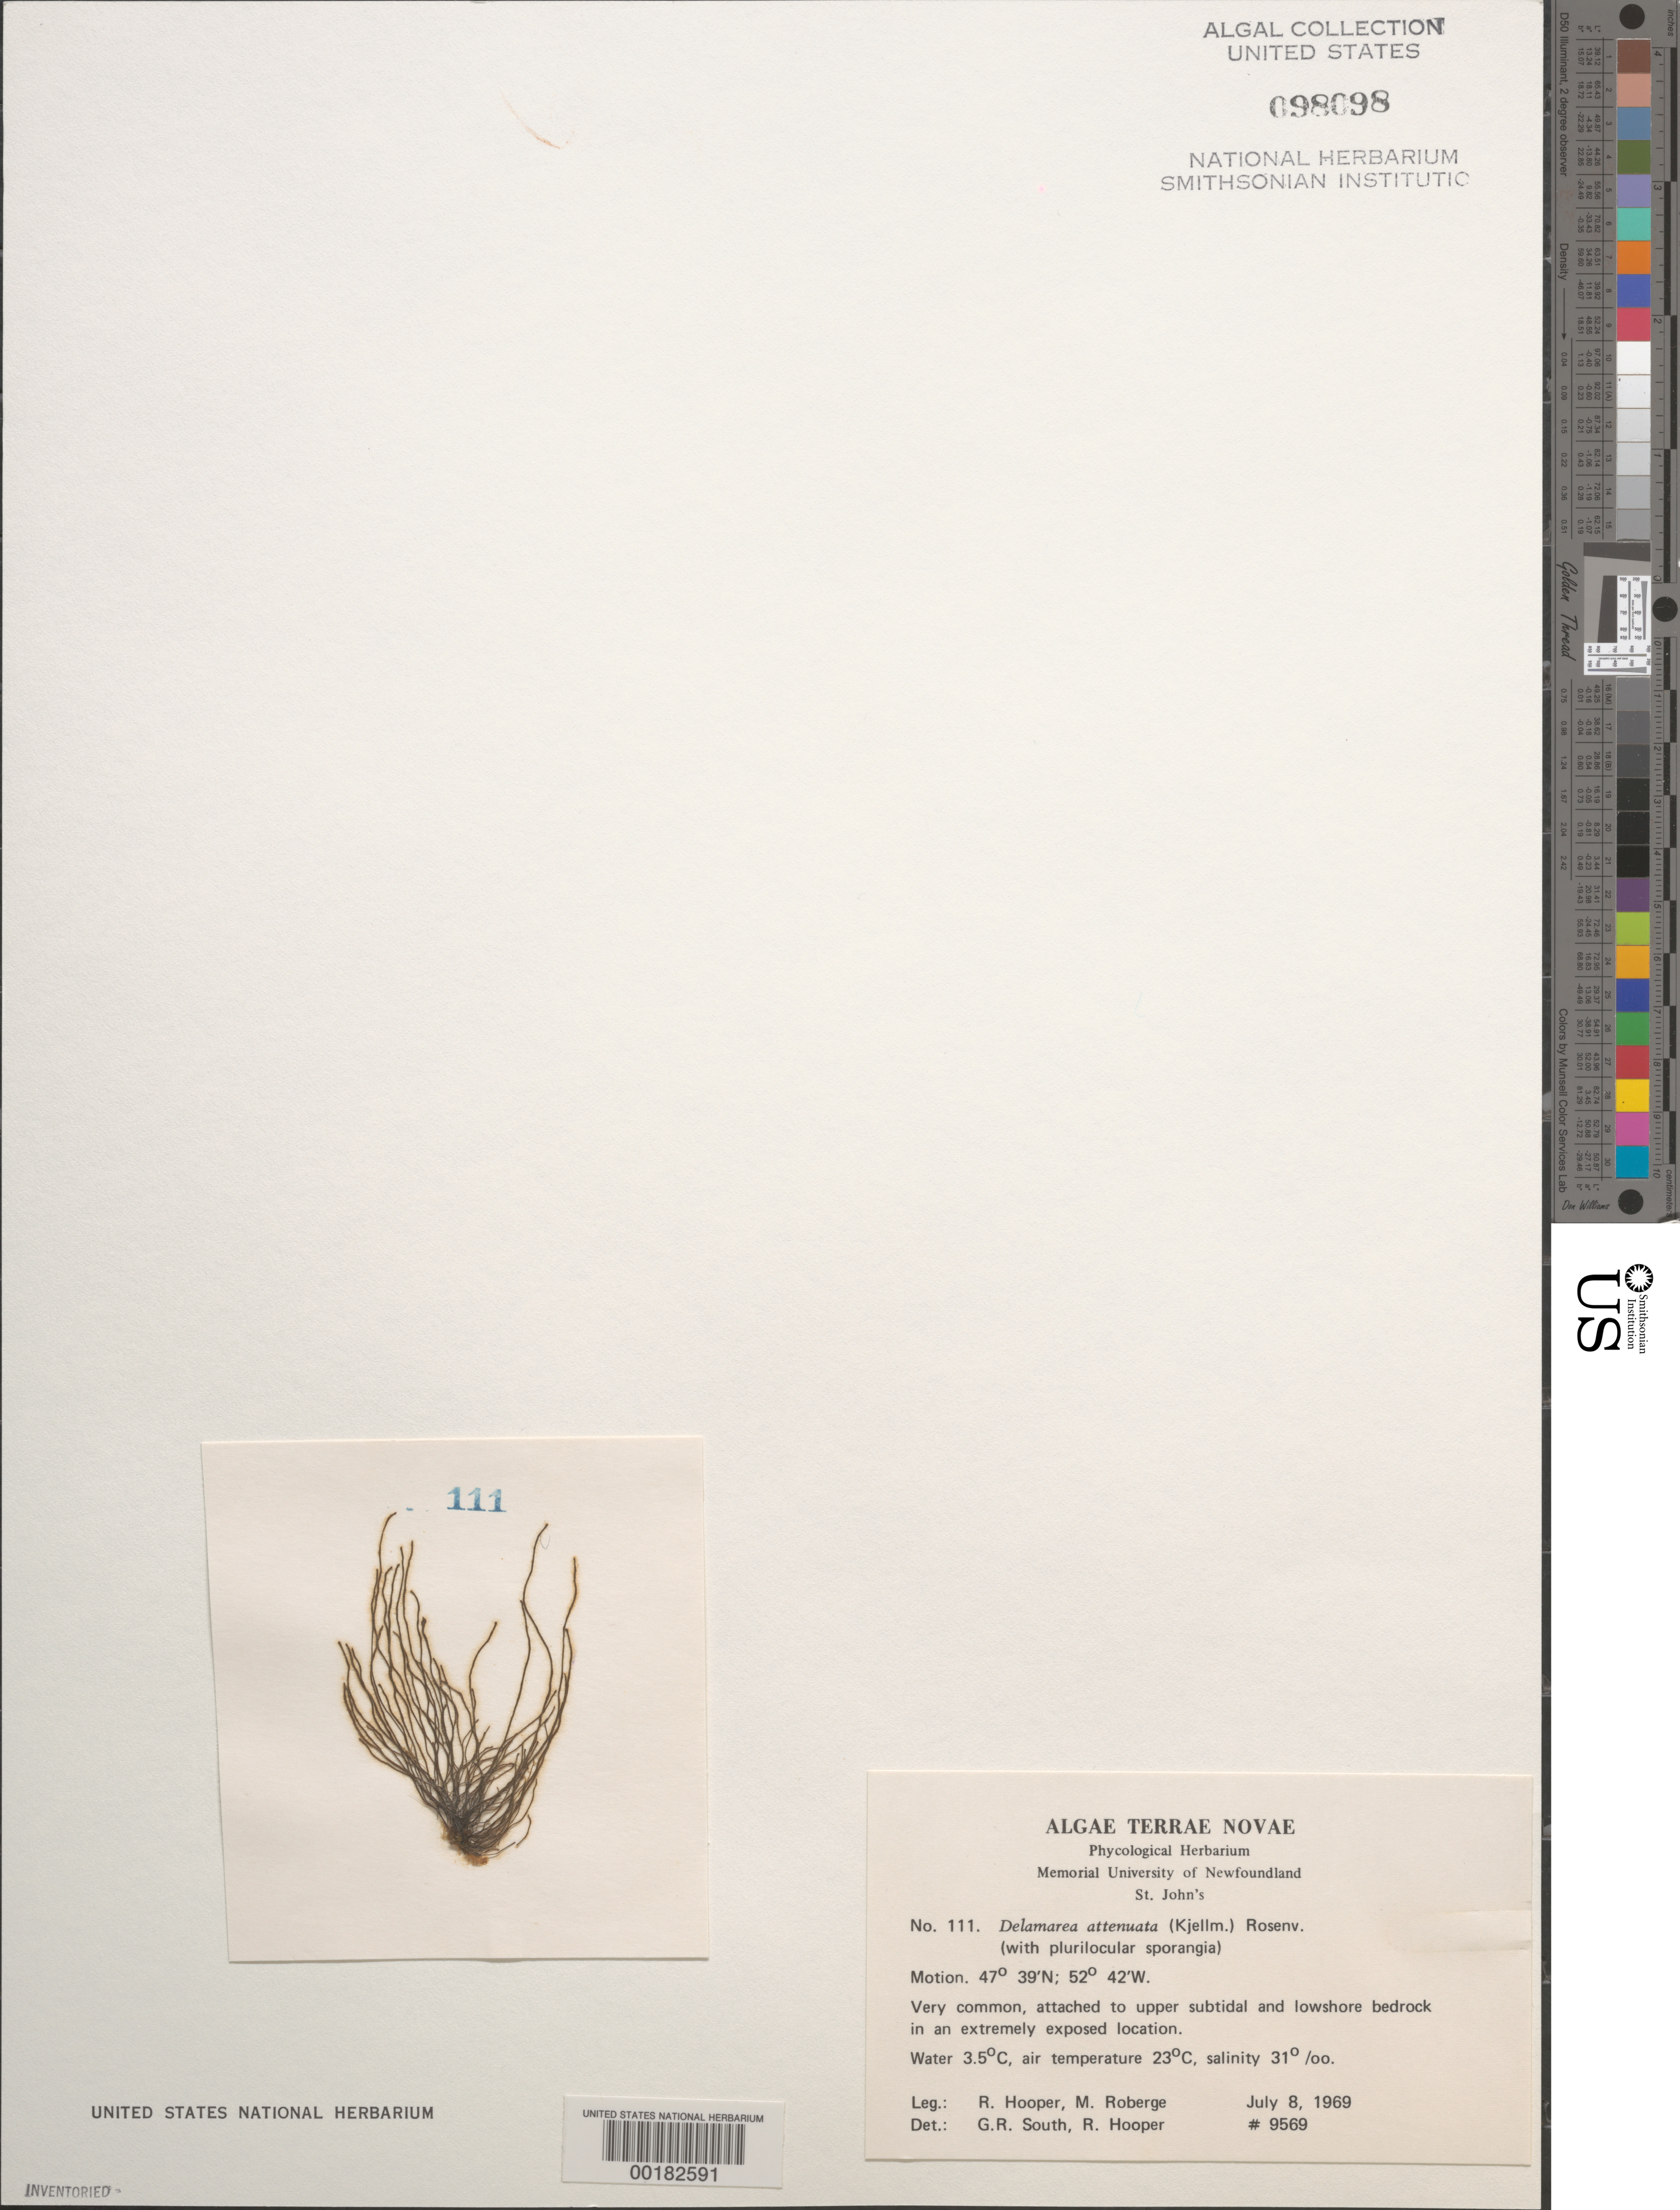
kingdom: Chromista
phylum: Ochrophyta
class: Phaeophyceae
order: Ectocarpales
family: Chordariaceae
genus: Delamarea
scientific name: Delamarea attenuata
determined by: Hooper, R. G.; South, G. R.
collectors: R. G. Hooper & M. Roberge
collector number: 9569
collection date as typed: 08 Jul 1969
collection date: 1969-07-08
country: Canada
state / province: Newfoundland and Labrador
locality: Motion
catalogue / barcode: US 98098